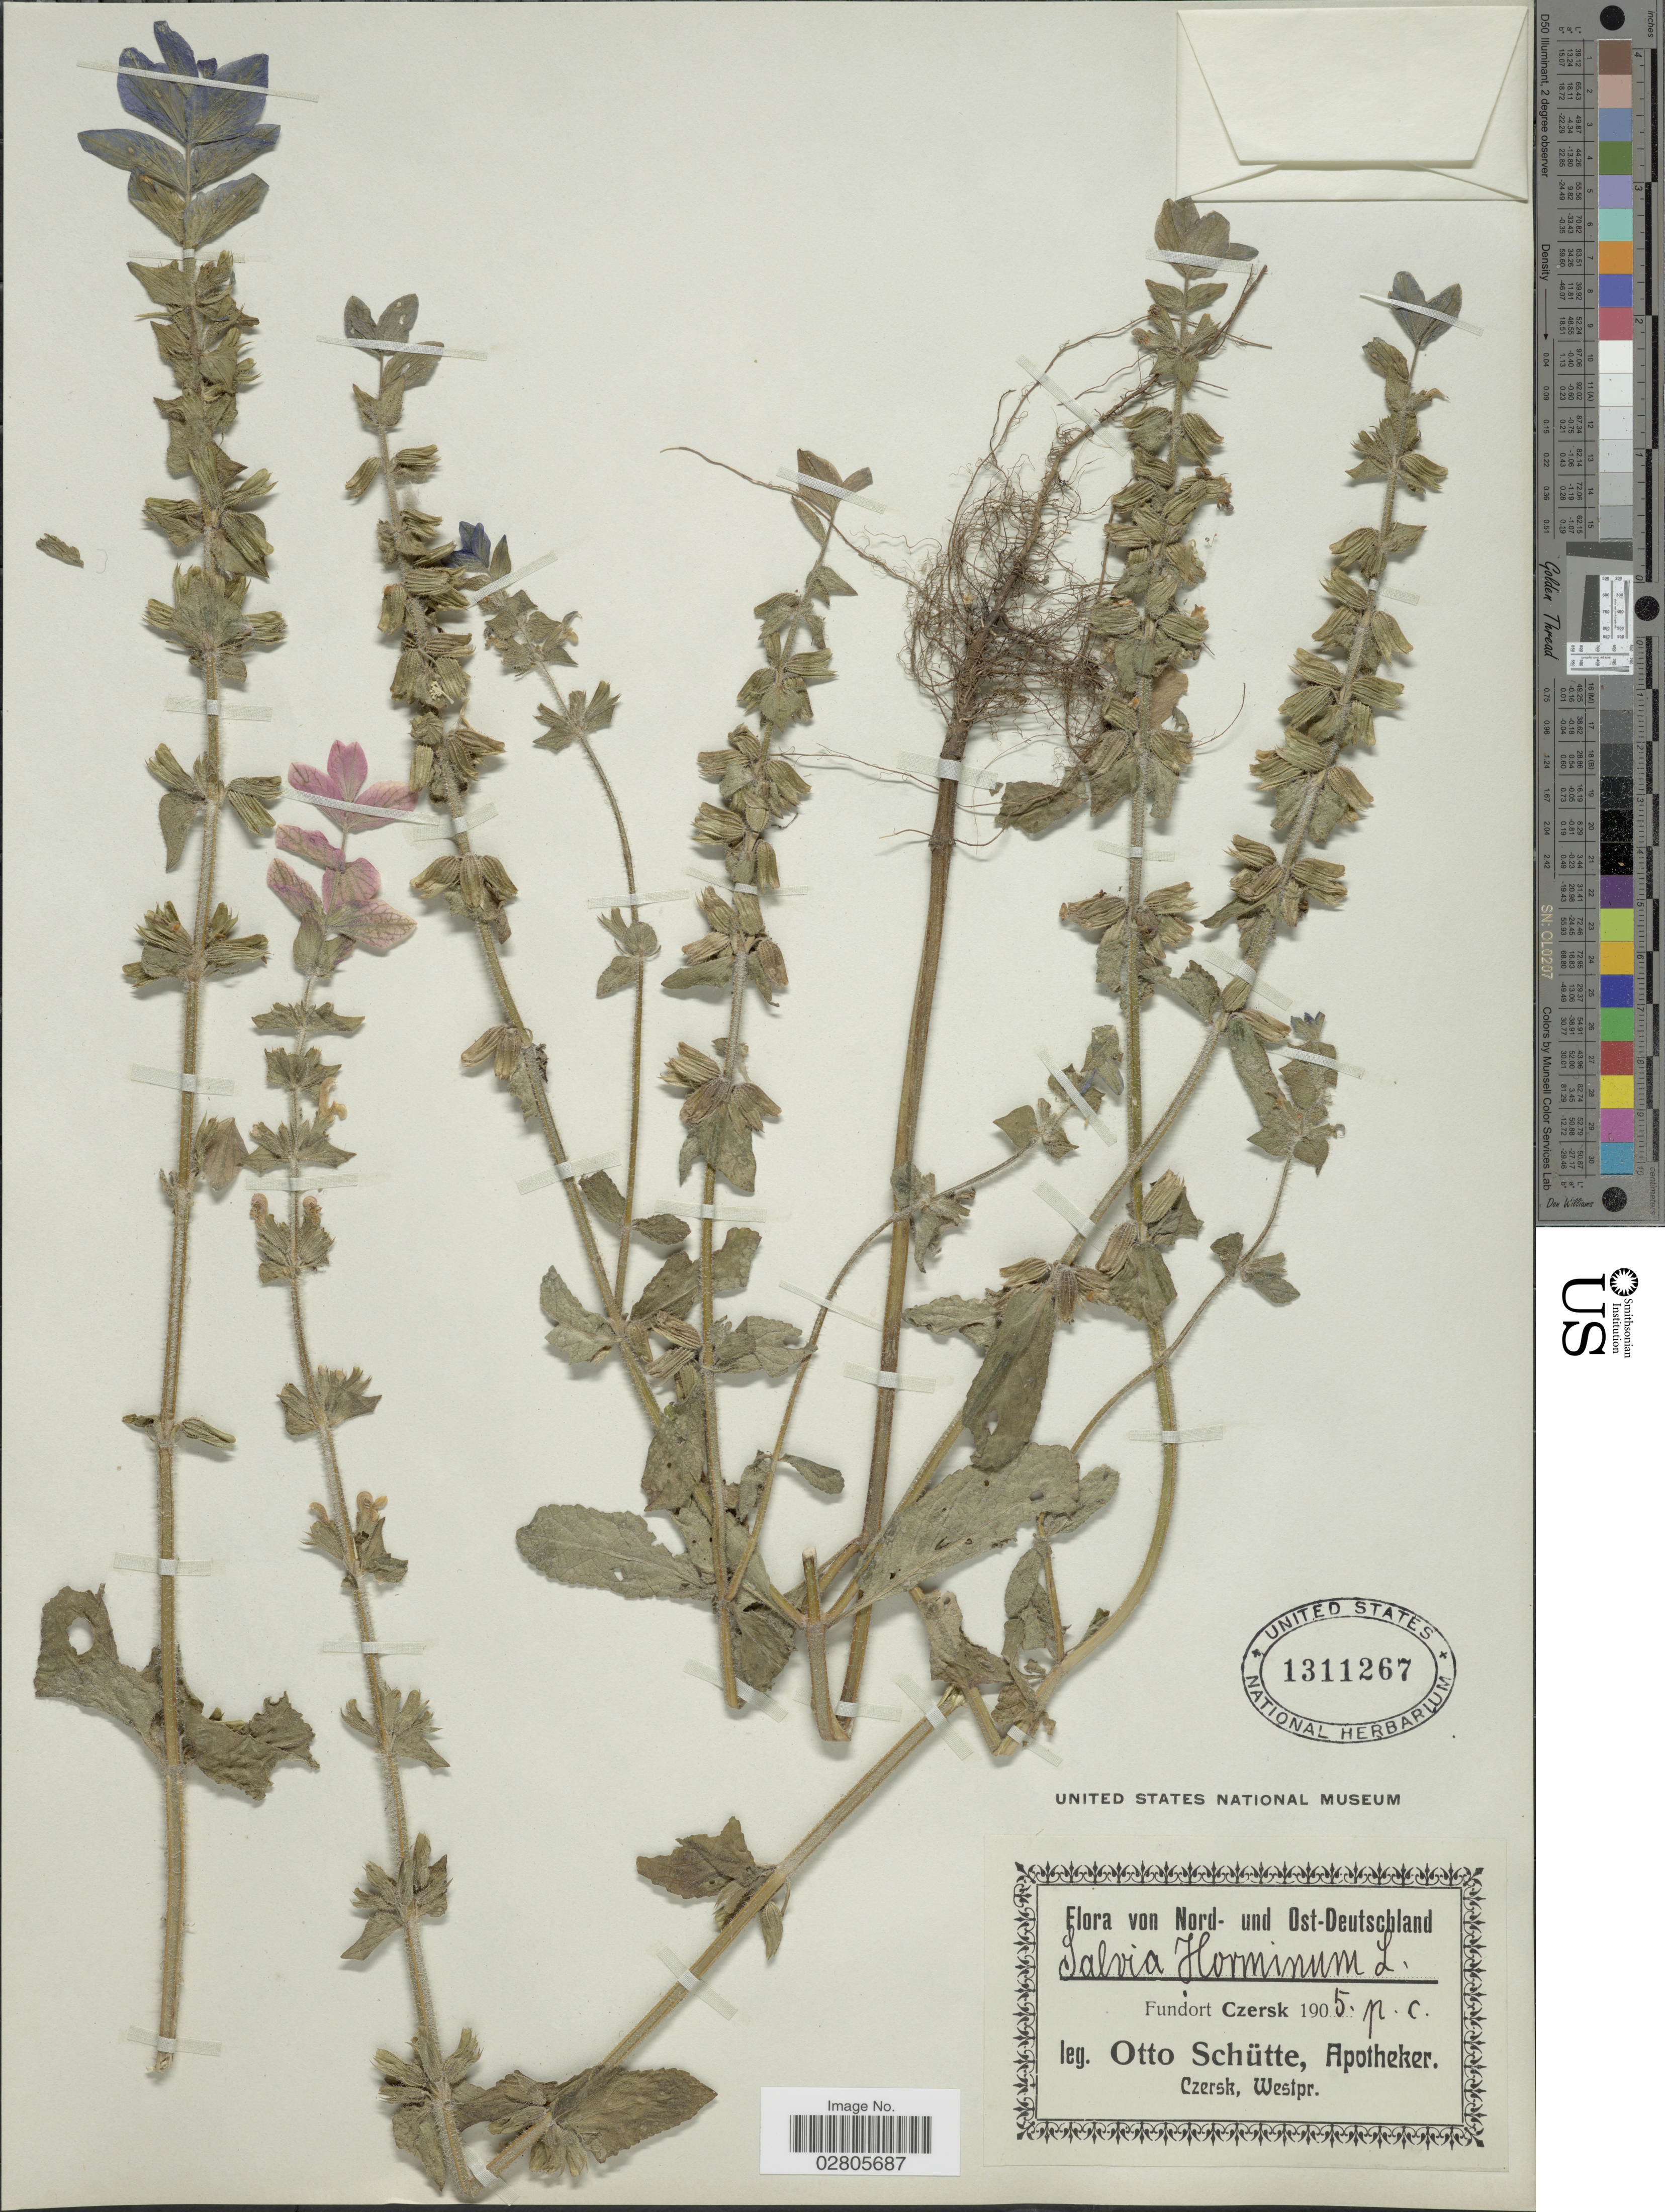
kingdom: Plantae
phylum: Tracheophyta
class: Magnoliopsida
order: Lamiales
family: Lamiaceae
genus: Salvia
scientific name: Salvia horminum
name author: L.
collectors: O. Schütte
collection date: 1905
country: Germany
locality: Nord- und Ost-Deutschland. Czerk. p.c.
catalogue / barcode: US 1311267